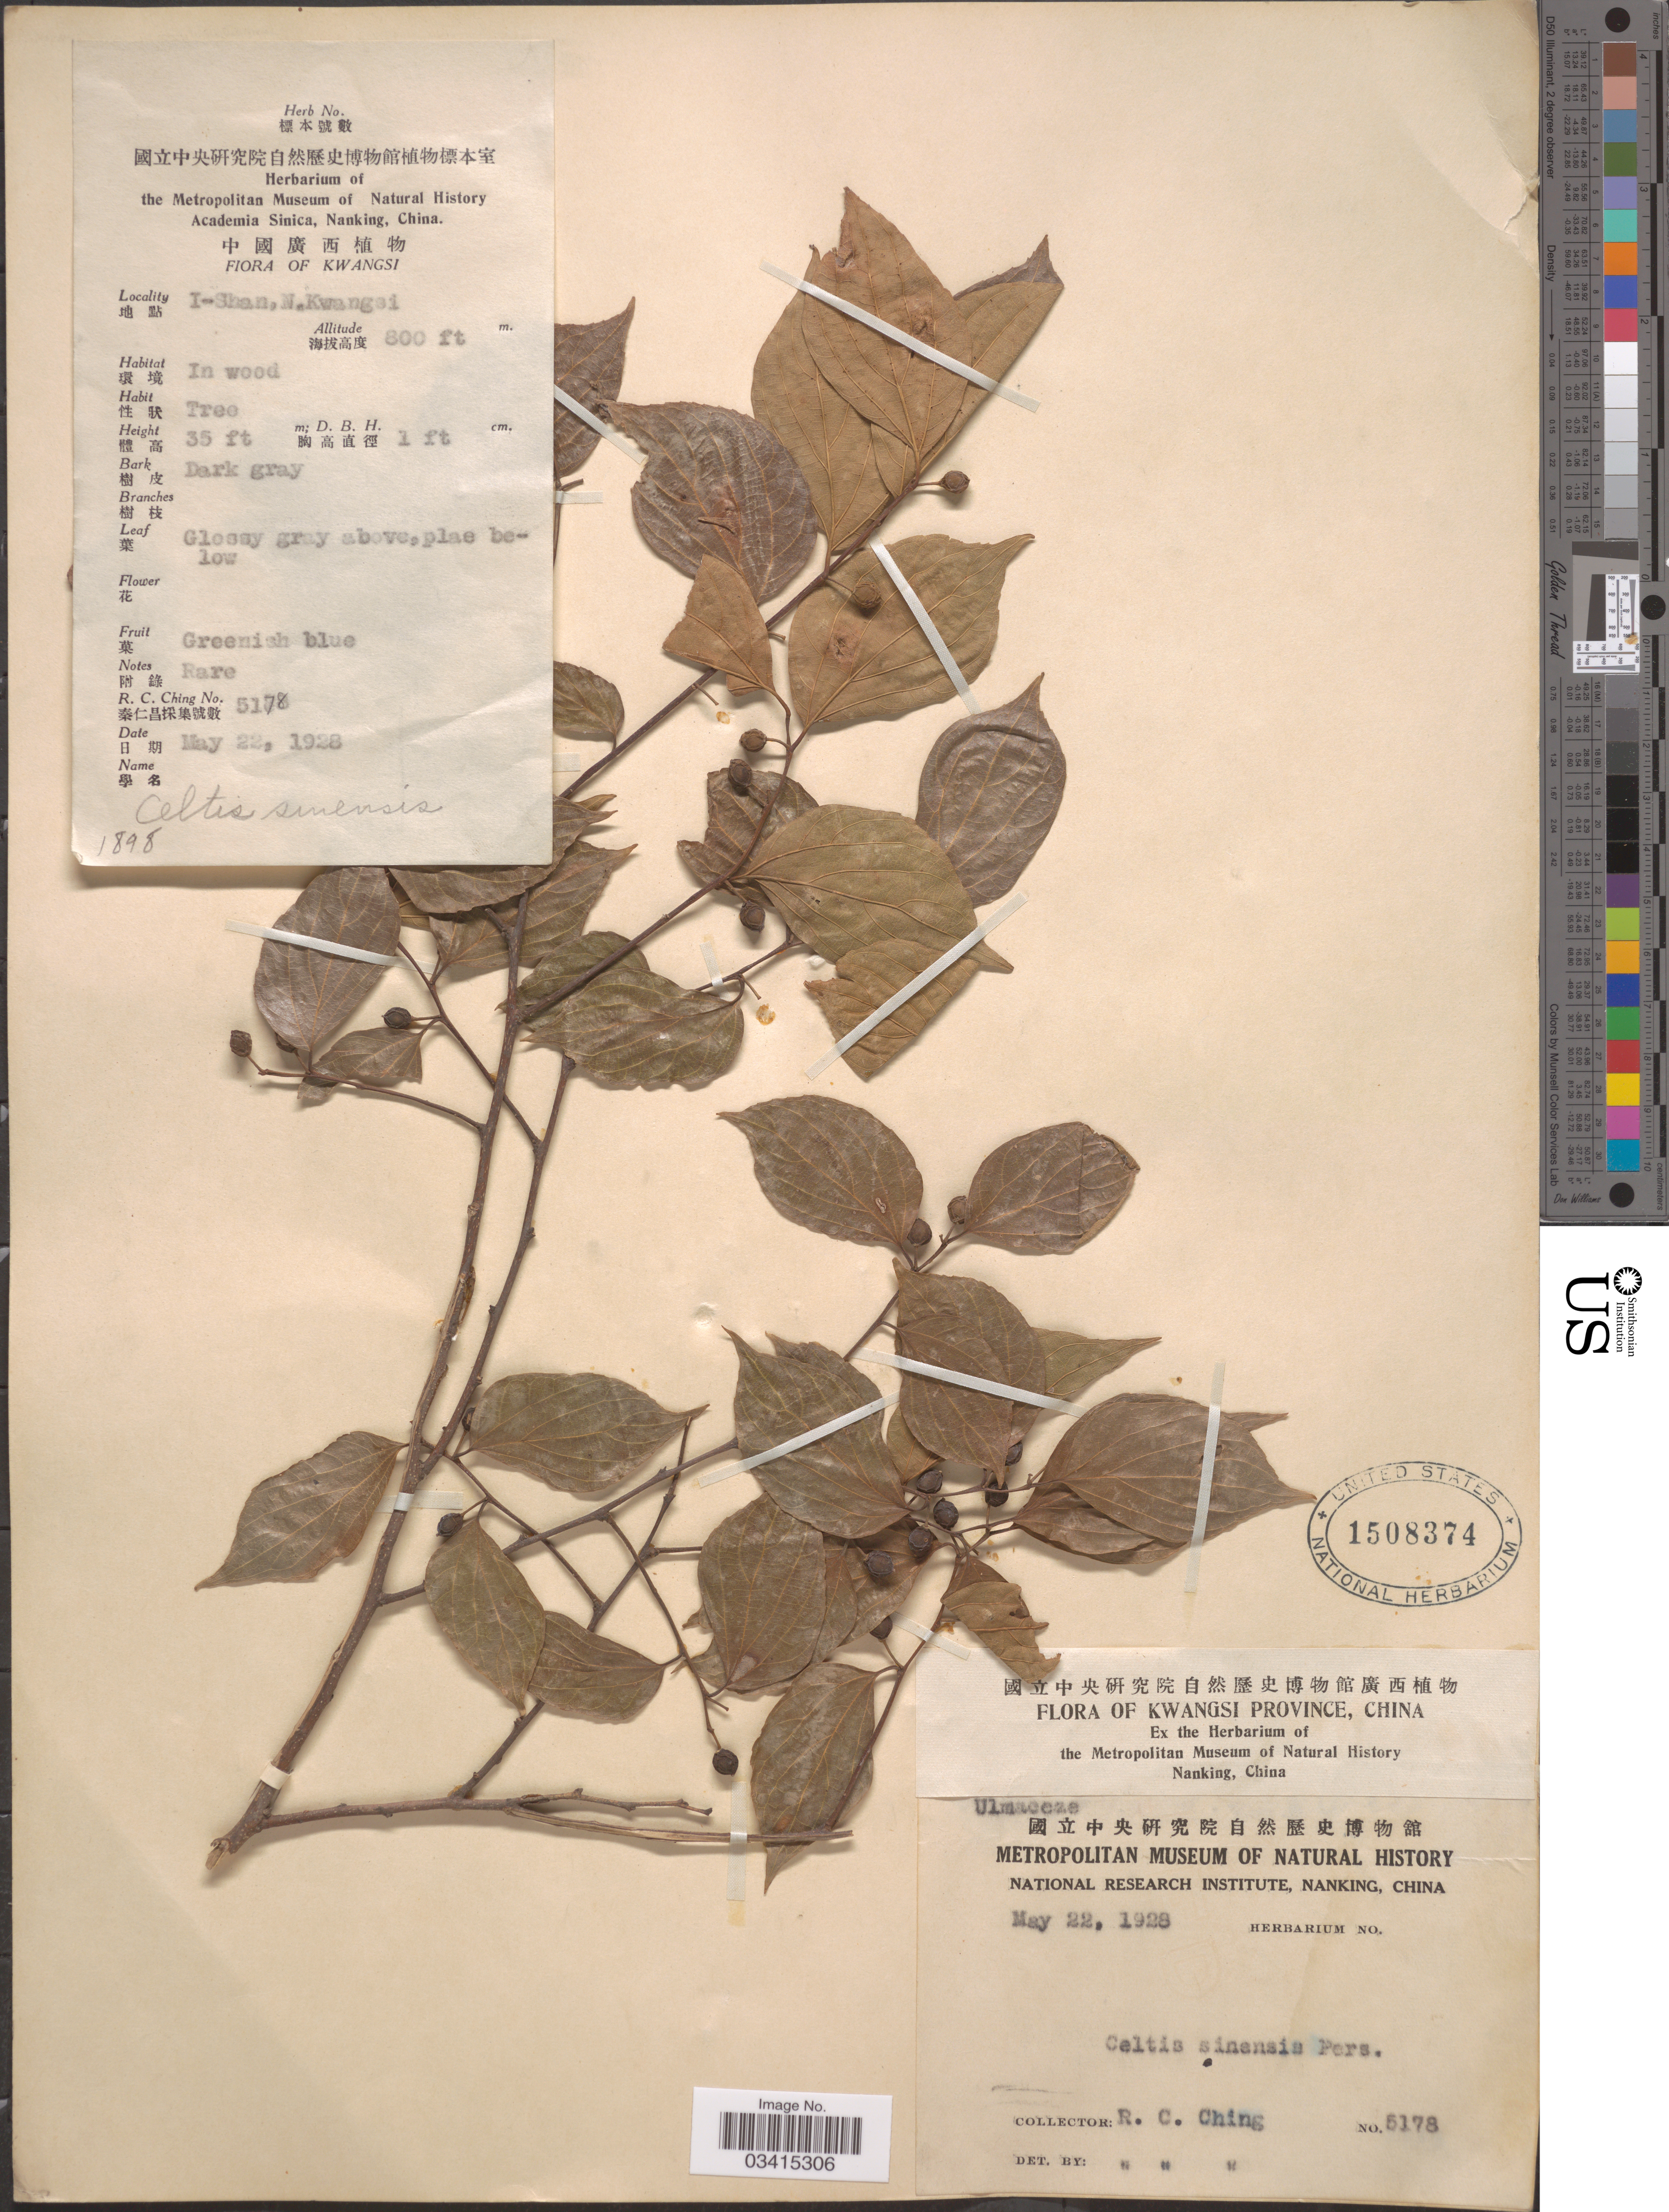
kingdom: Plantae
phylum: Tracheophyta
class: Magnoliopsida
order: Rosales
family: Cannabaceae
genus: Celtis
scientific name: Celtis sinensis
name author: Pers.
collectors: R. C. Ching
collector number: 5178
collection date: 1928-05-22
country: China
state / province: Guangxi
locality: Kwangsi Province. I-Shan, N. Kwangsi.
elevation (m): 244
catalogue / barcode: US 1508374